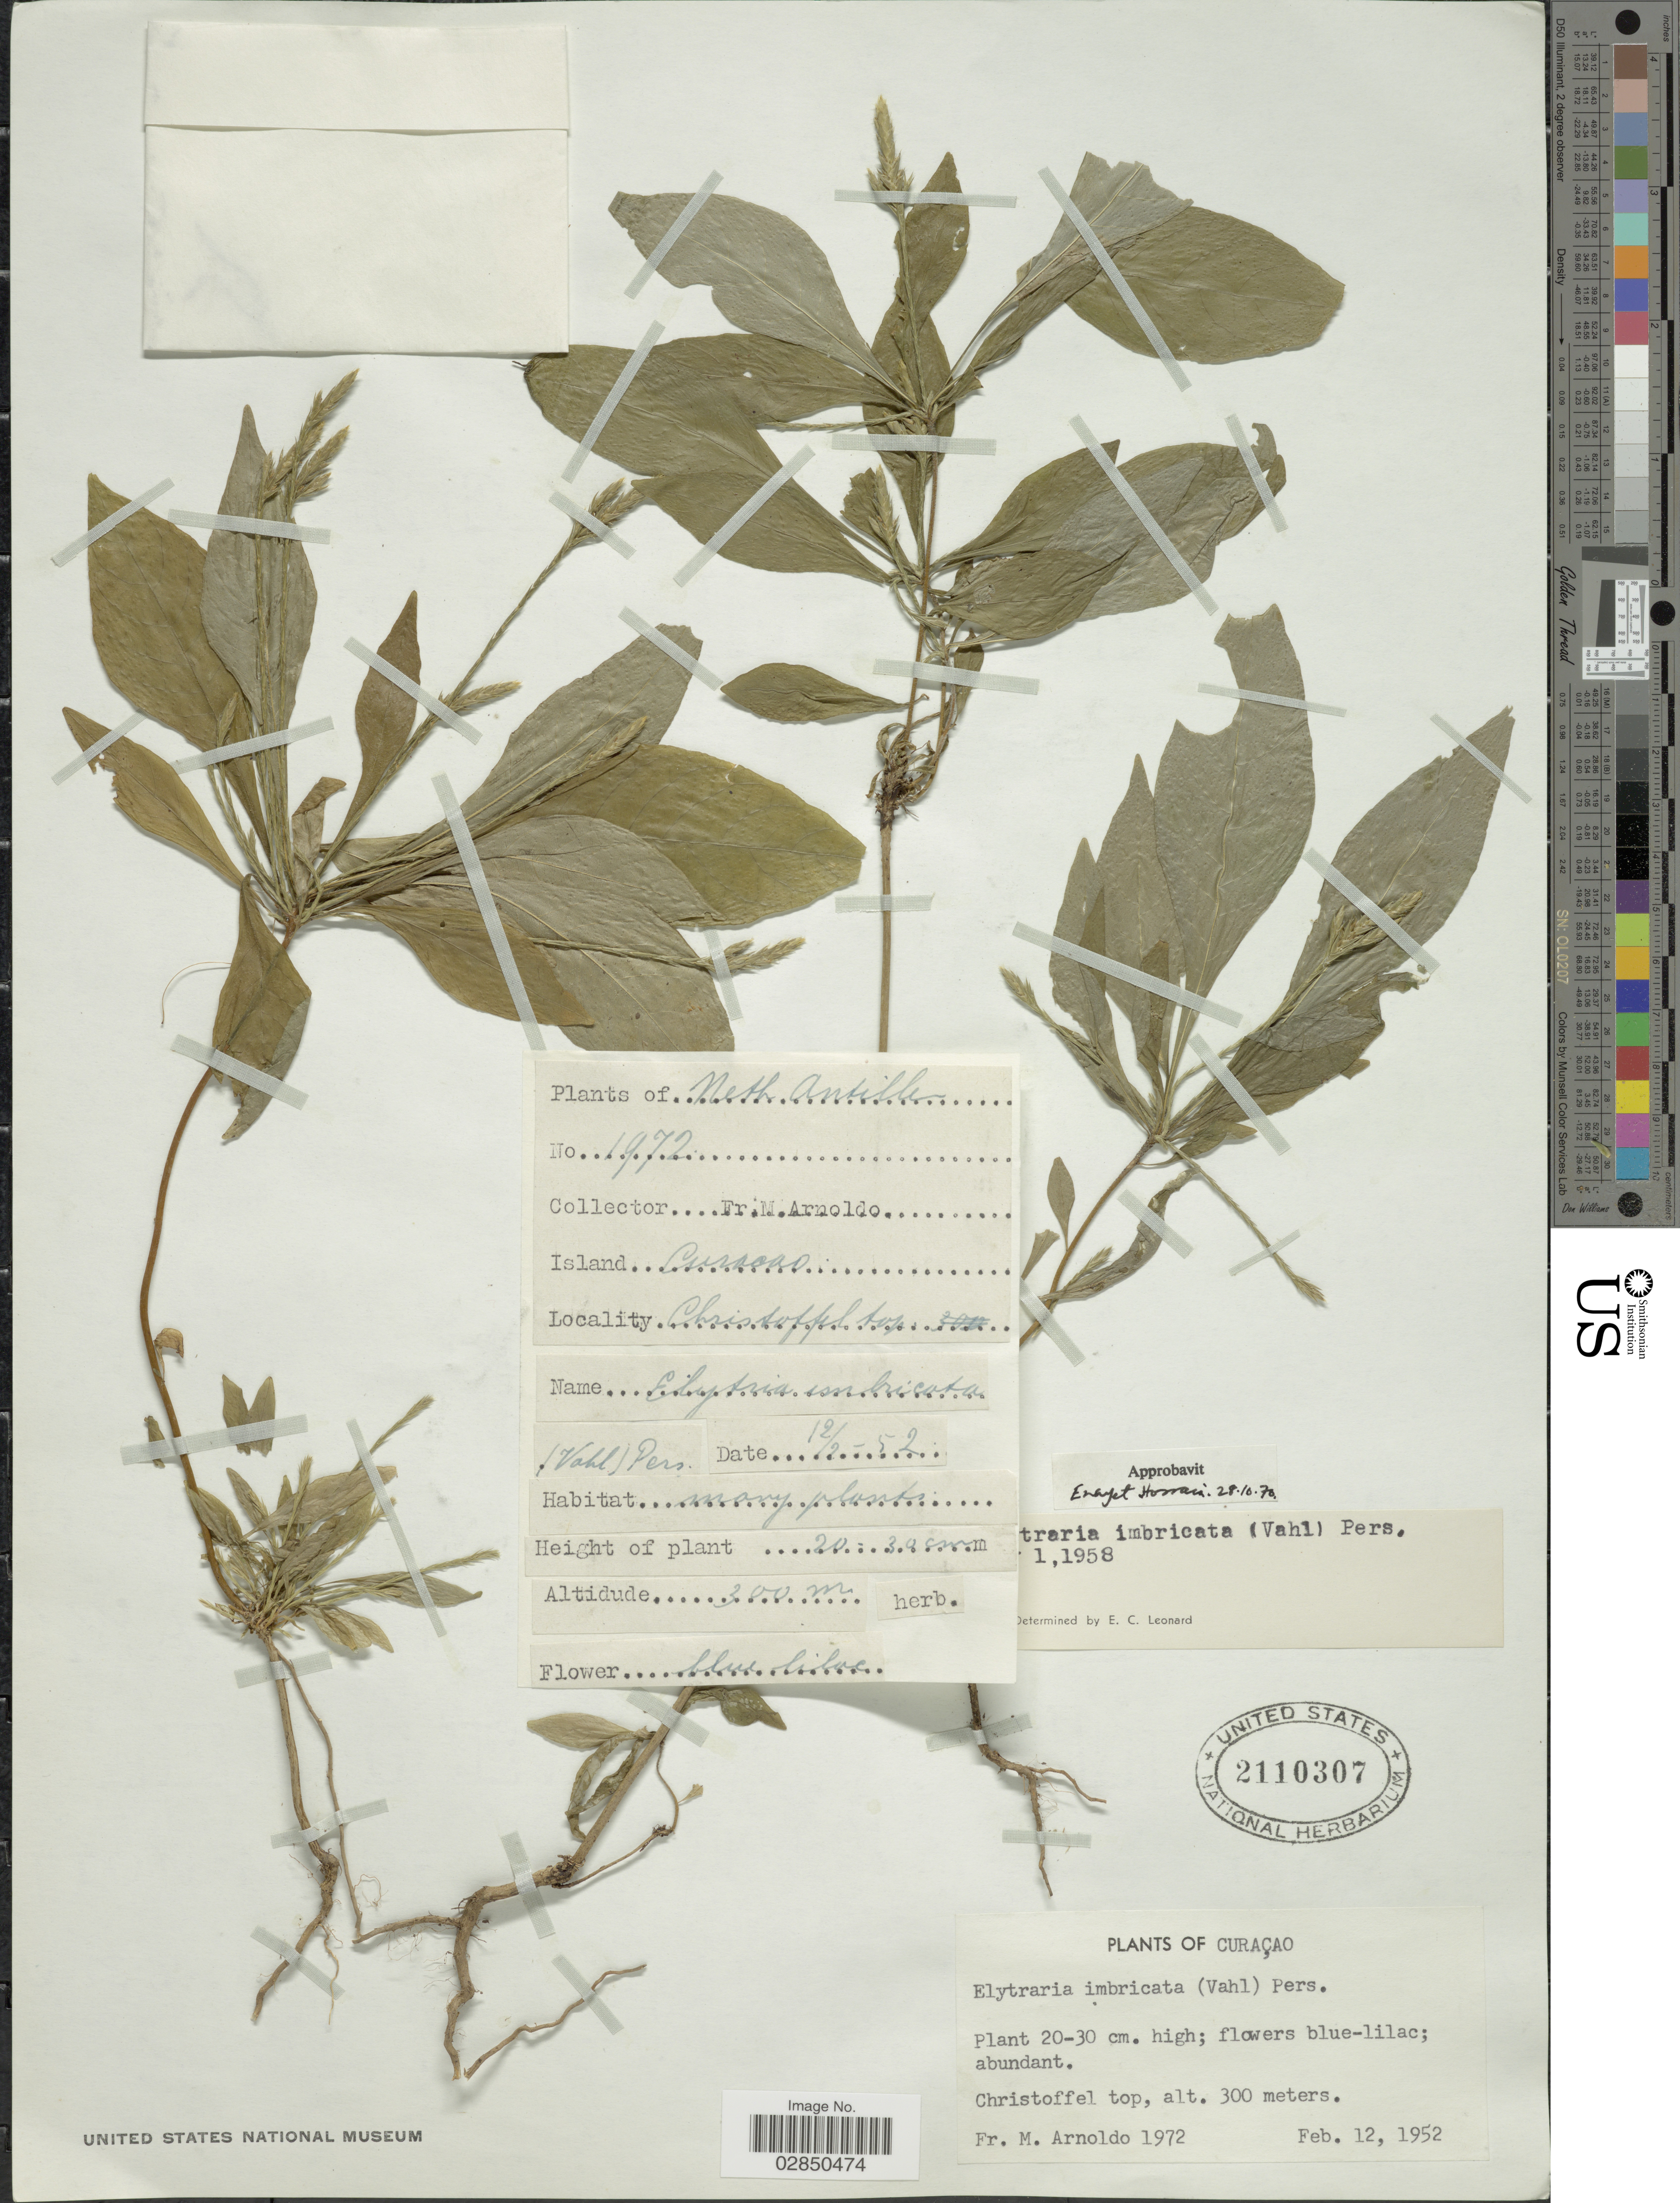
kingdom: Plantae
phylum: Tracheophyta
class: Magnoliopsida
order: Lamiales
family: Acanthaceae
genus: Elytraria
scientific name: Elytraria imbricata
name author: (Vahl) Pers.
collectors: N. Arnoldo-Broeders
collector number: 1972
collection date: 1952-02-12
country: Curaçao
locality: Christoffel top. Neth. Antille.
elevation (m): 300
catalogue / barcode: US 2110307